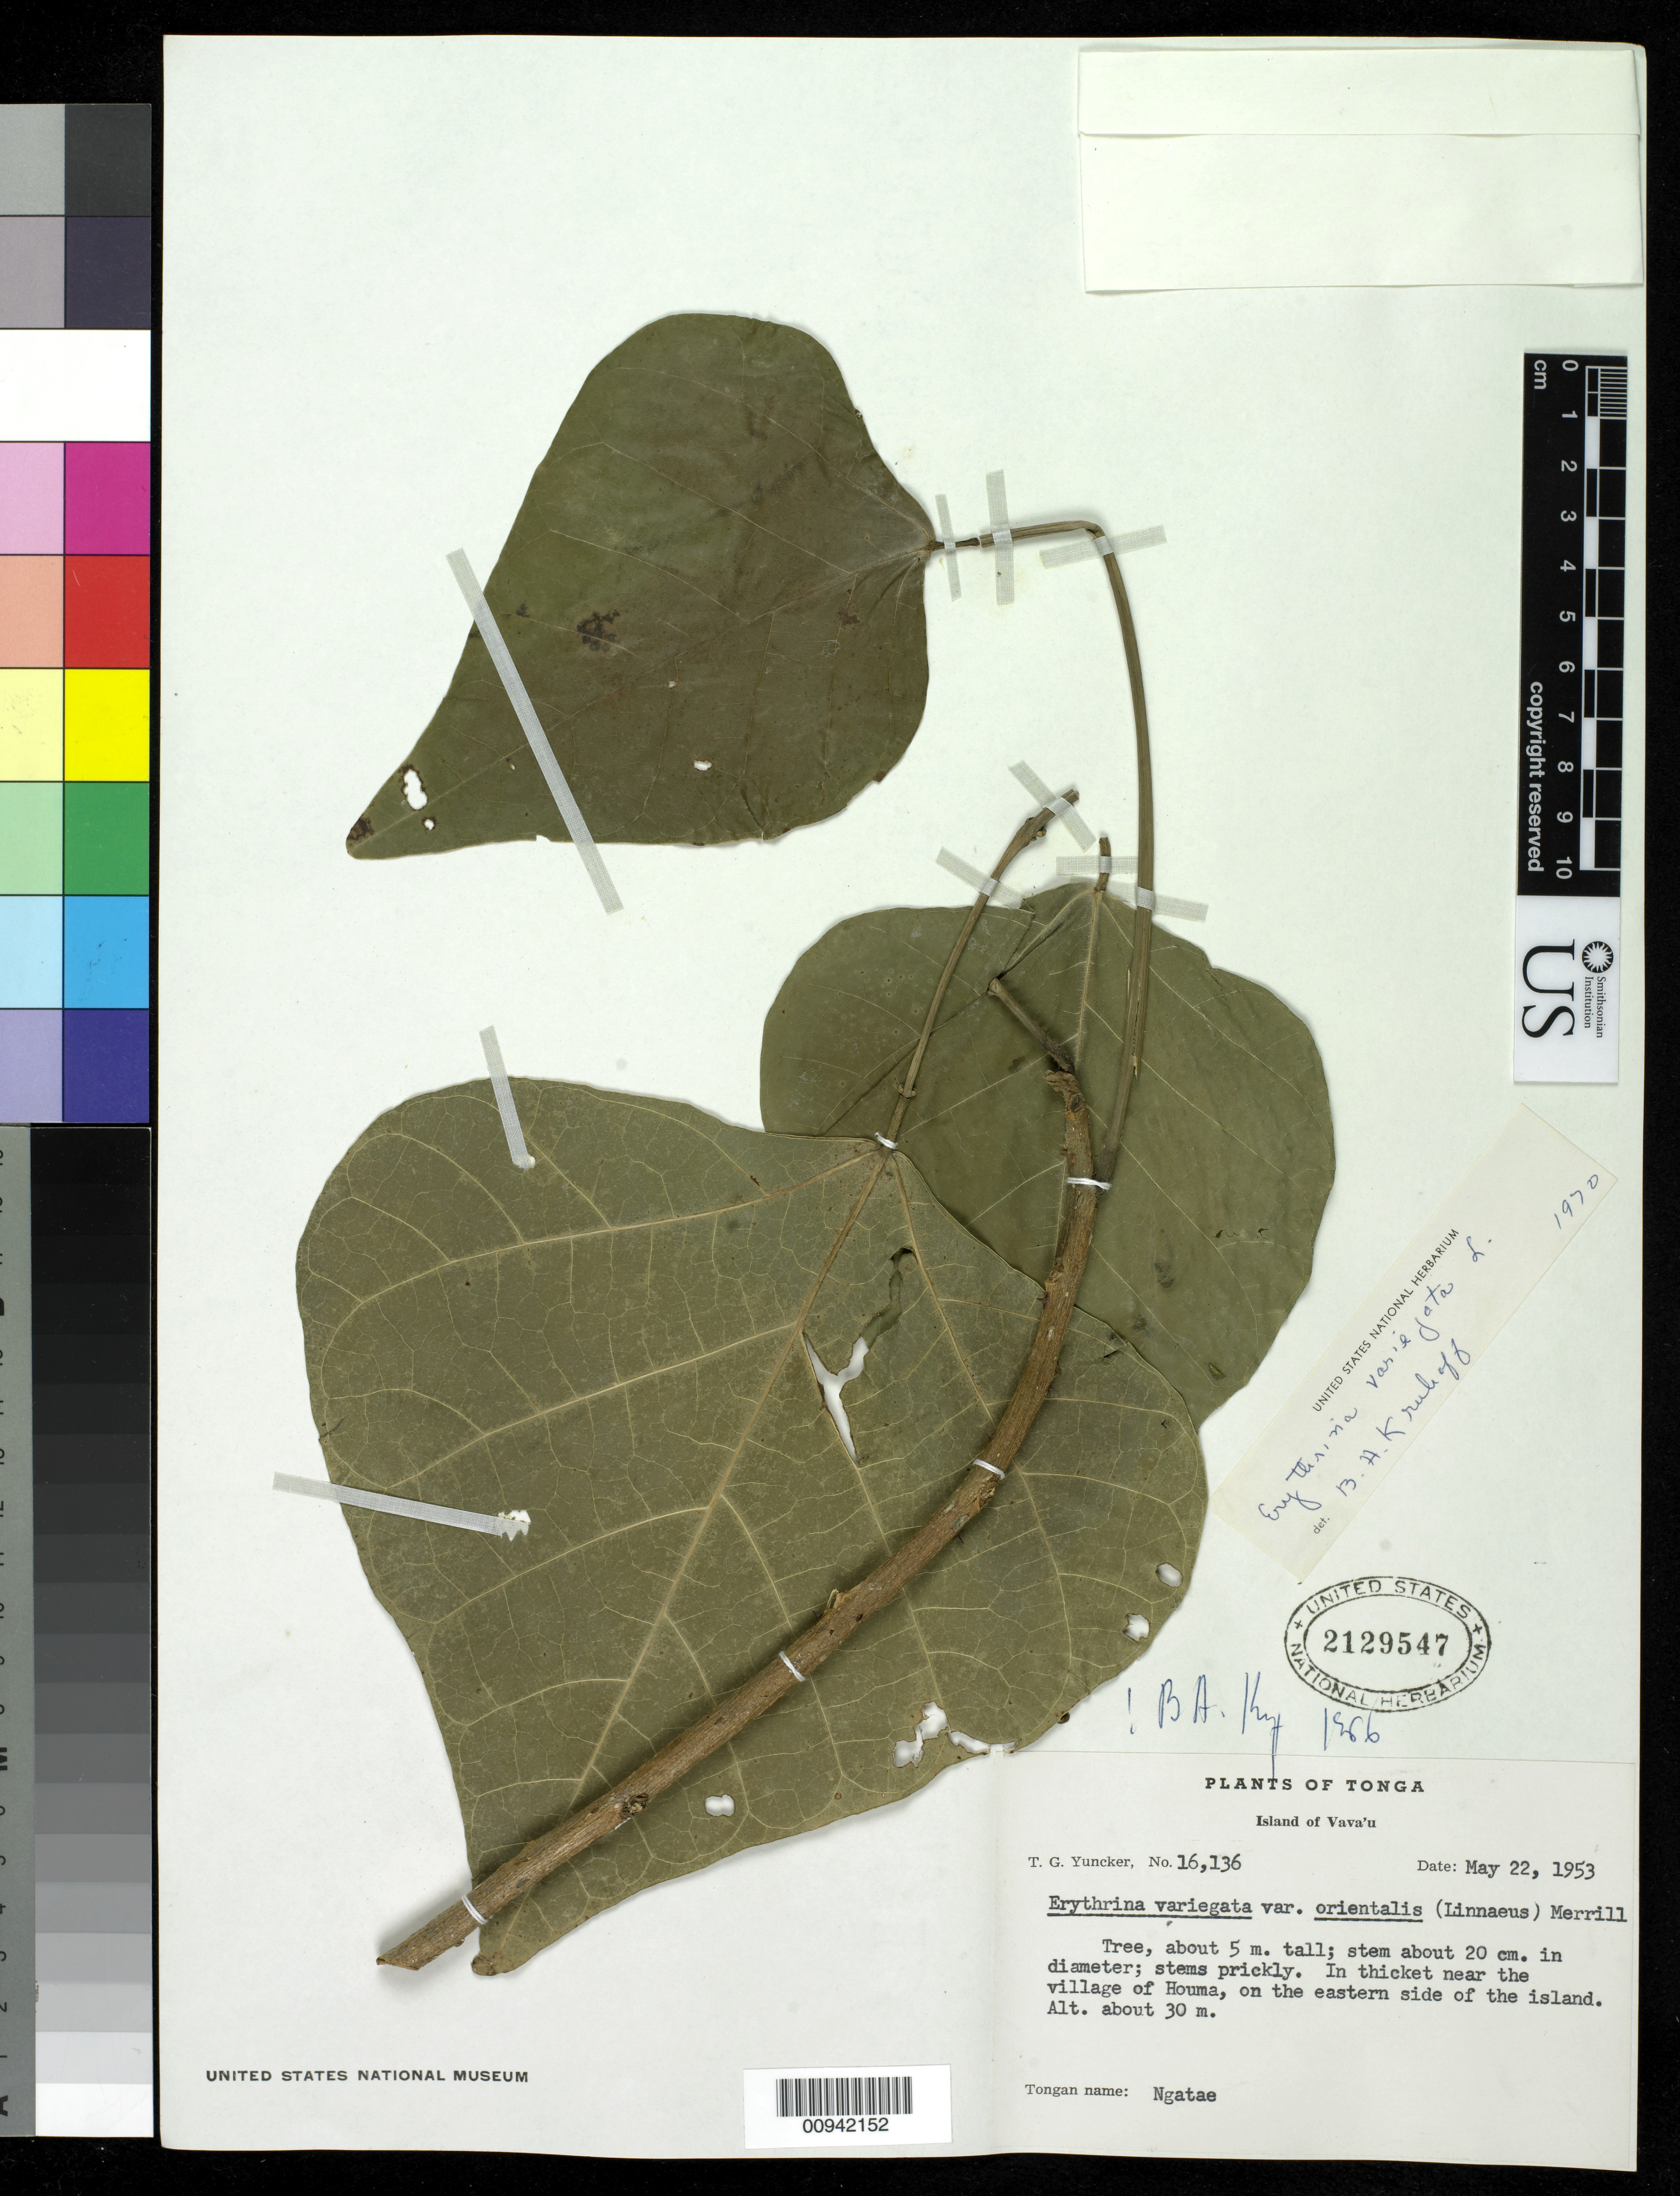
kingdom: Plantae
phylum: Tracheophyta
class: Magnoliopsida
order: Fabales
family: Fabaceae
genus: Erythrina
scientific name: Erythrina variegata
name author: L.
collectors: T. G. Yuncker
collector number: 16136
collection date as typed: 22 May 1953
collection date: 1953-05-22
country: Tonga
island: Vava'u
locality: near the village of Houma, on the eastern side of the island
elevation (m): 30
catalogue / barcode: US 2129547